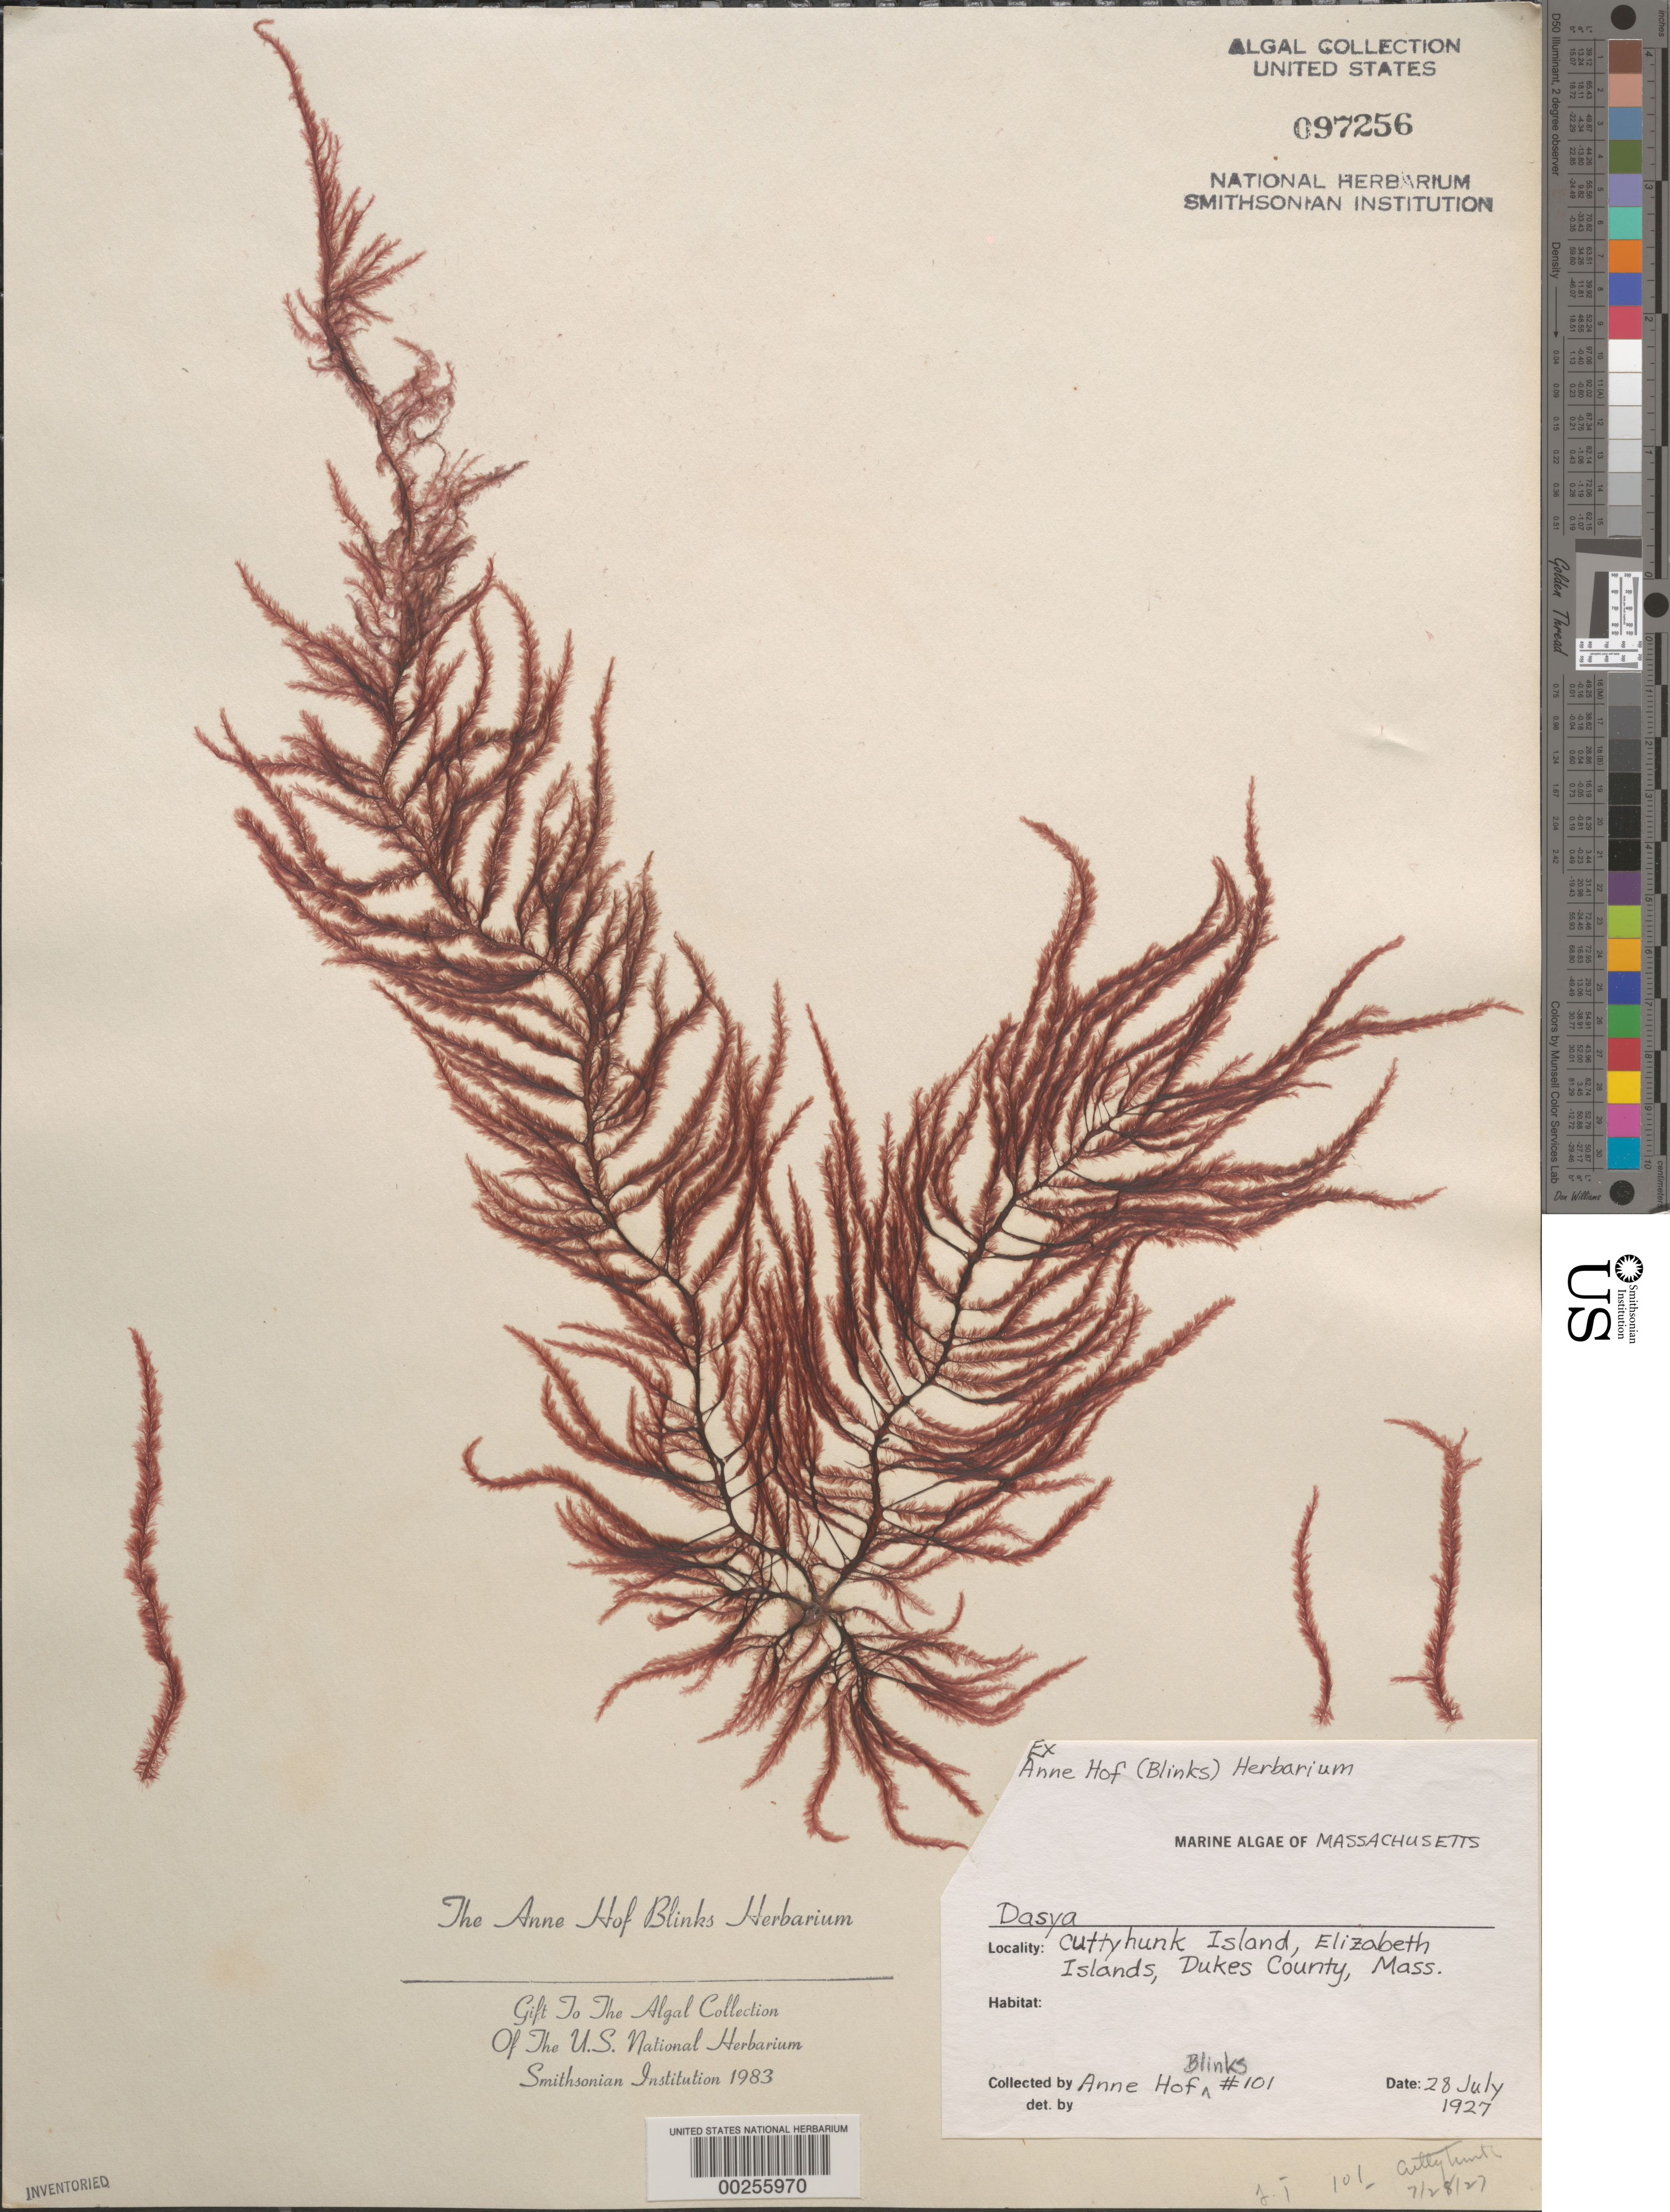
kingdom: Plantae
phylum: Rhodophyta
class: Florideophyceae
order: Ceramiales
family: Dasyaceae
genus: Dasya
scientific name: Dasya sp.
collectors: A. Blinks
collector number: AHB 101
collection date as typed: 28 Jul 1927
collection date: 1927-07-28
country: United States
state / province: Massachusetts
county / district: Dukes County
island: Cuttyhunk Island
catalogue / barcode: US 97256